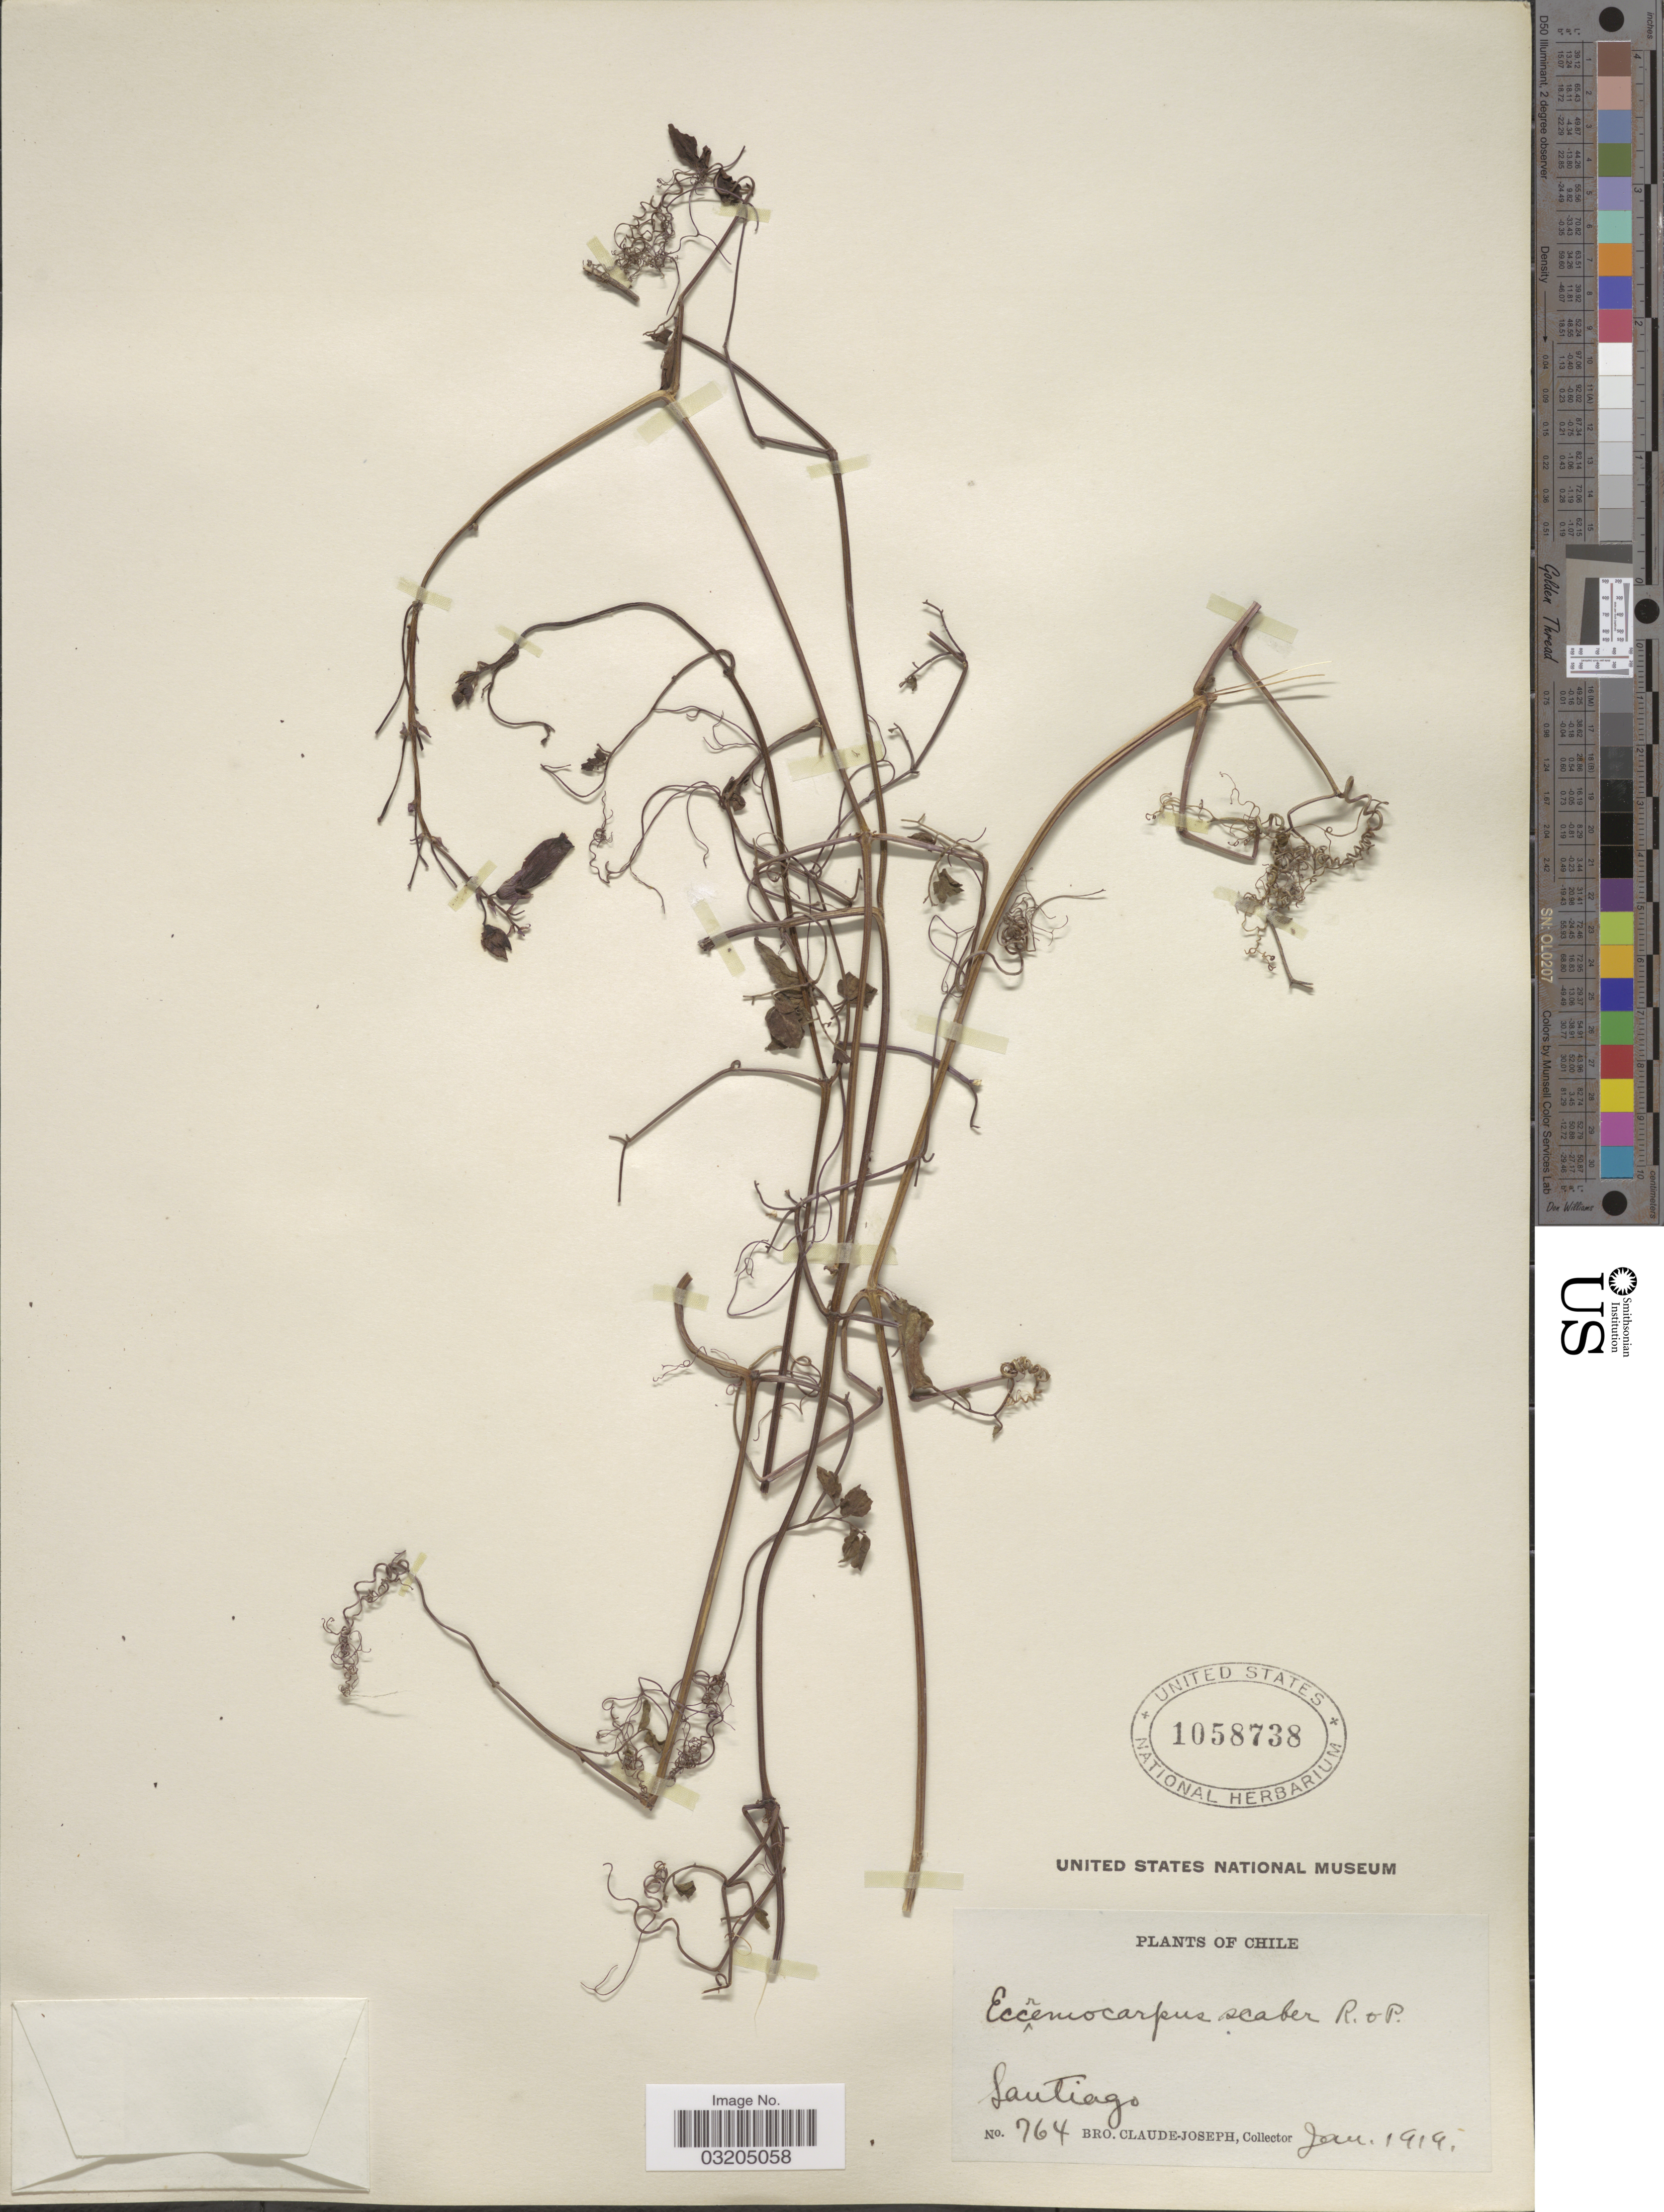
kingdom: Plantae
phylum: Tracheophyta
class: Magnoliopsida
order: Lamiales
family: Bignoniaceae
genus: Eccremocarpus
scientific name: Eccremocarpus scaber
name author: Ruiz & Pav.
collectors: Bro. Claude-Joseph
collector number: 764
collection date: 1919-01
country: Chile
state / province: Región Metropolitana (RM)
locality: Santiago.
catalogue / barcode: US 1058738